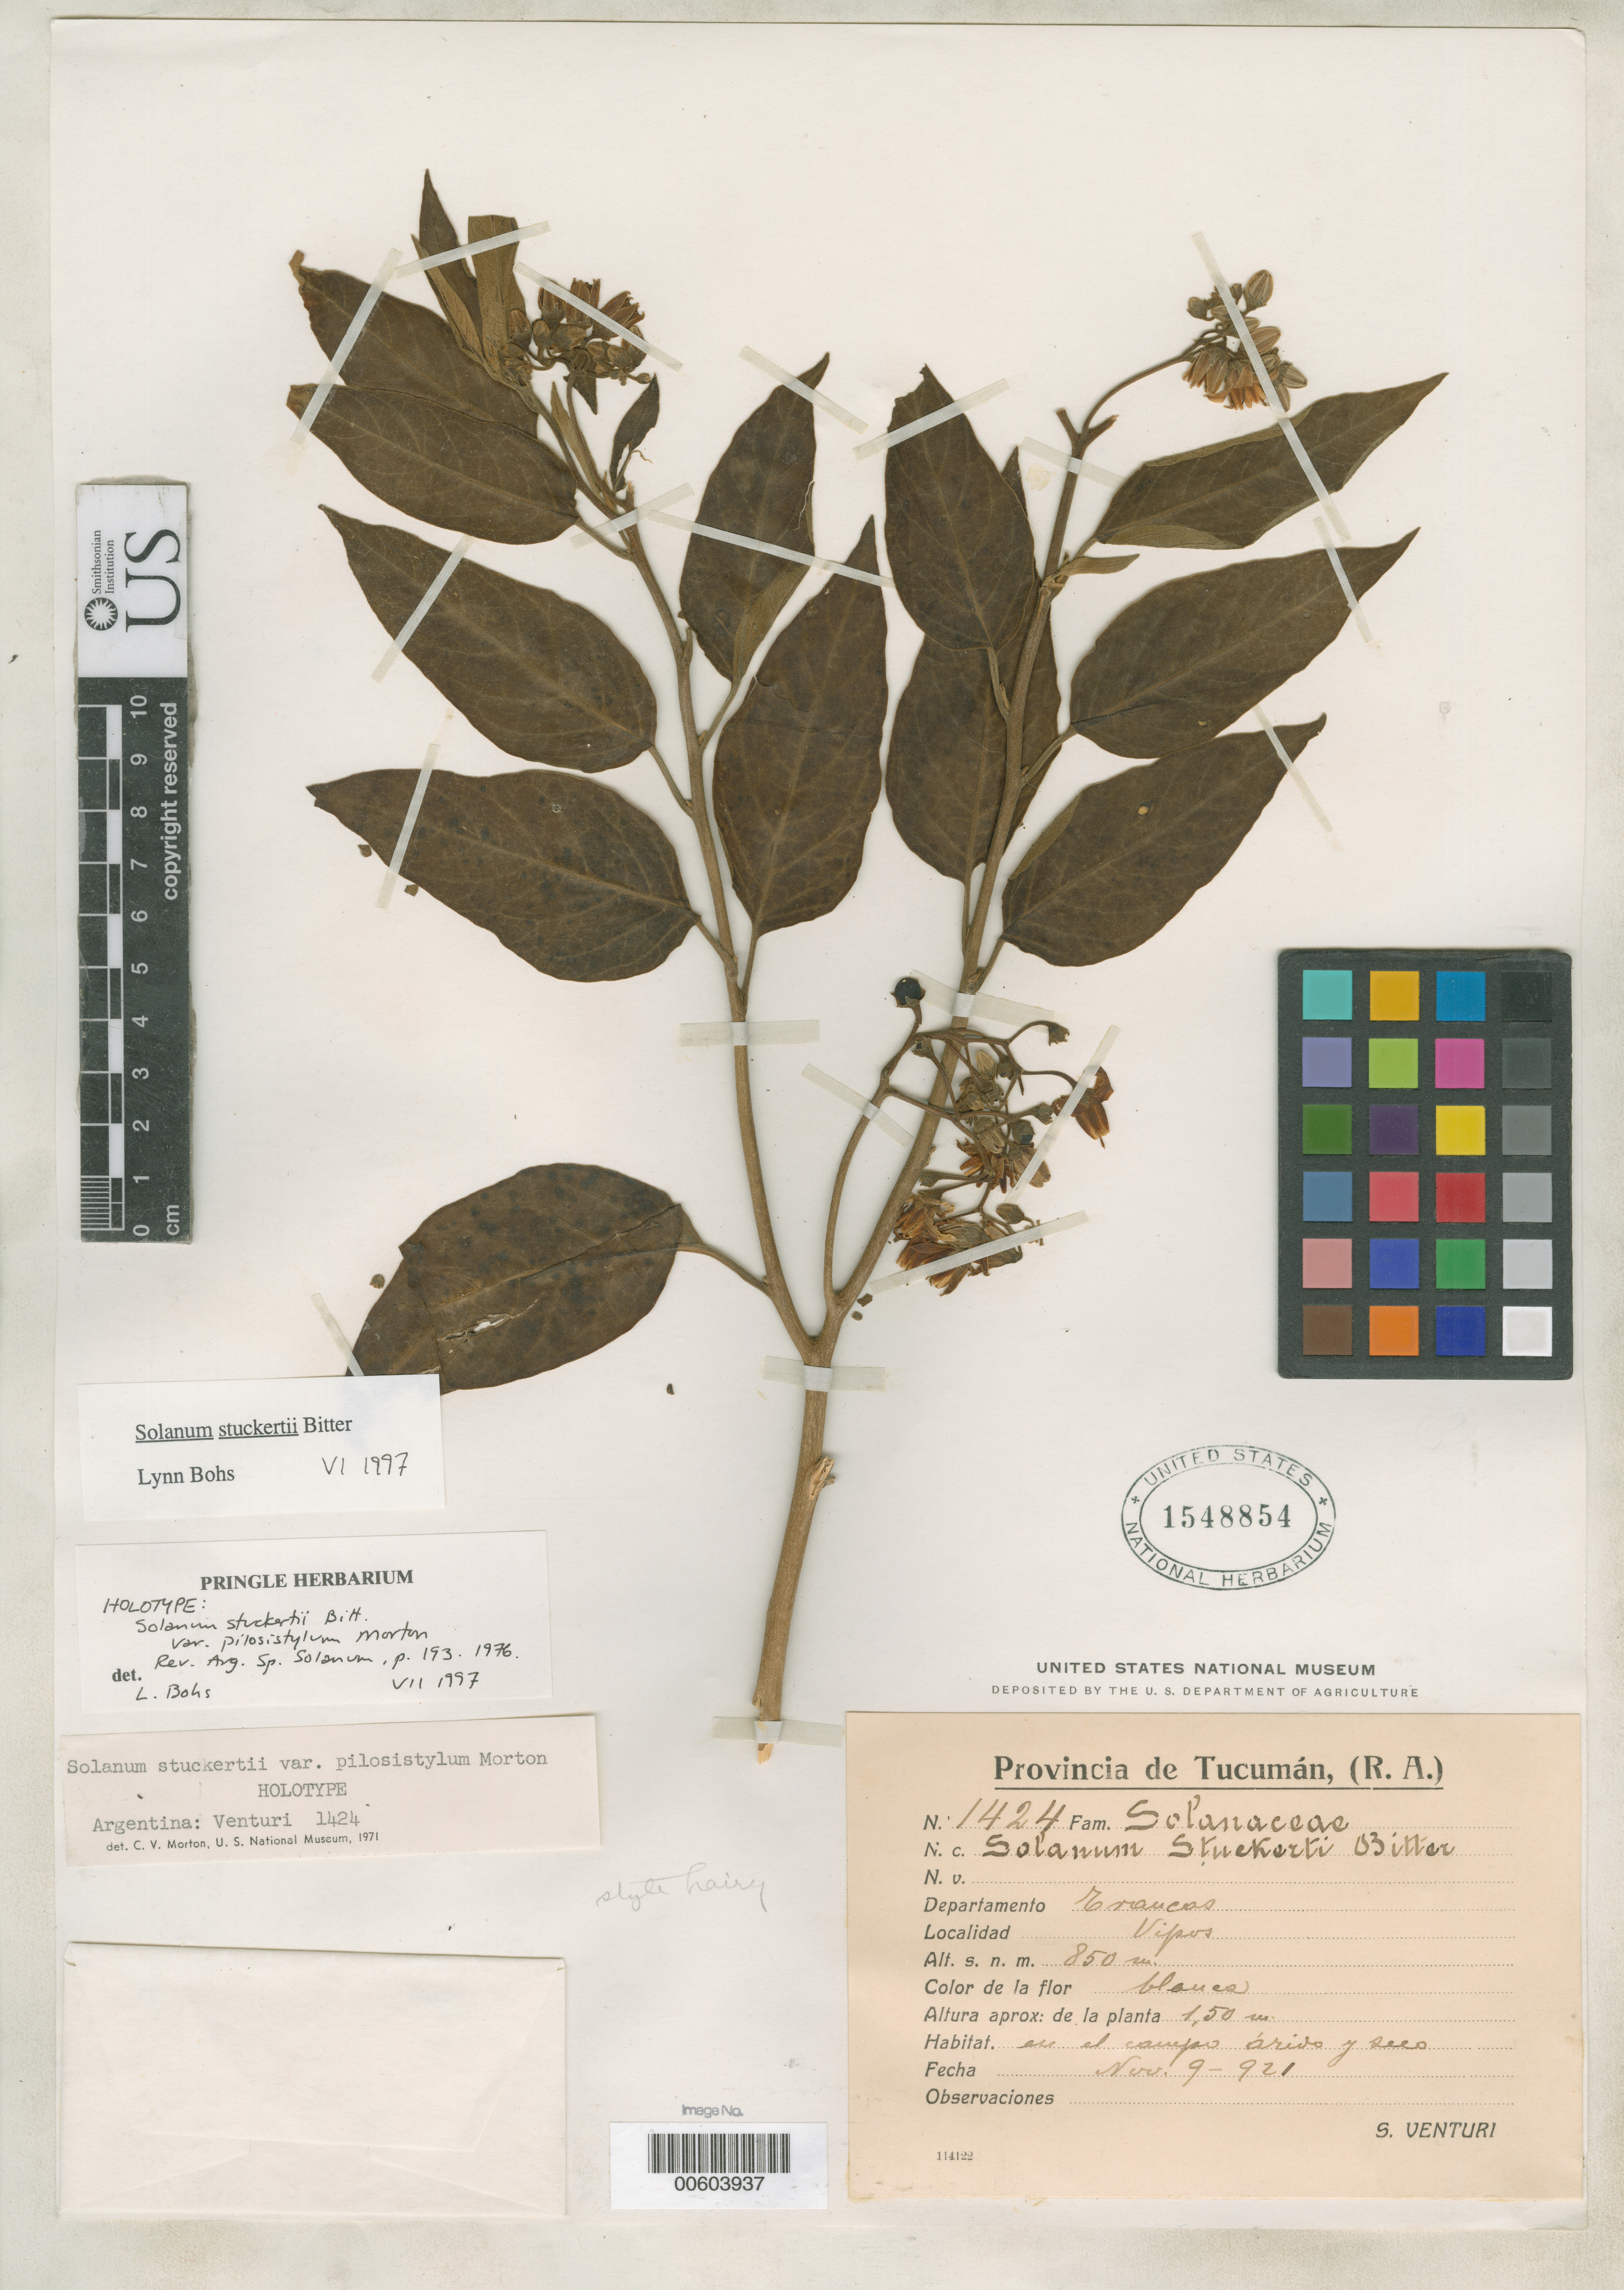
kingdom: Plantae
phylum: Tracheophyta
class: Magnoliopsida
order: Solanales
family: Solanaceae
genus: Solanum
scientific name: Solanum stuckertii var. pilosistylum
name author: C.V. Morton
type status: Holotype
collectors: S. Venturi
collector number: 1424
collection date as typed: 09 Nov 1921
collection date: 1921-11-09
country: Argentina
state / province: Tucumán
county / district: Trancas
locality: Vipos.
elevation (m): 850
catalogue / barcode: US 1548854